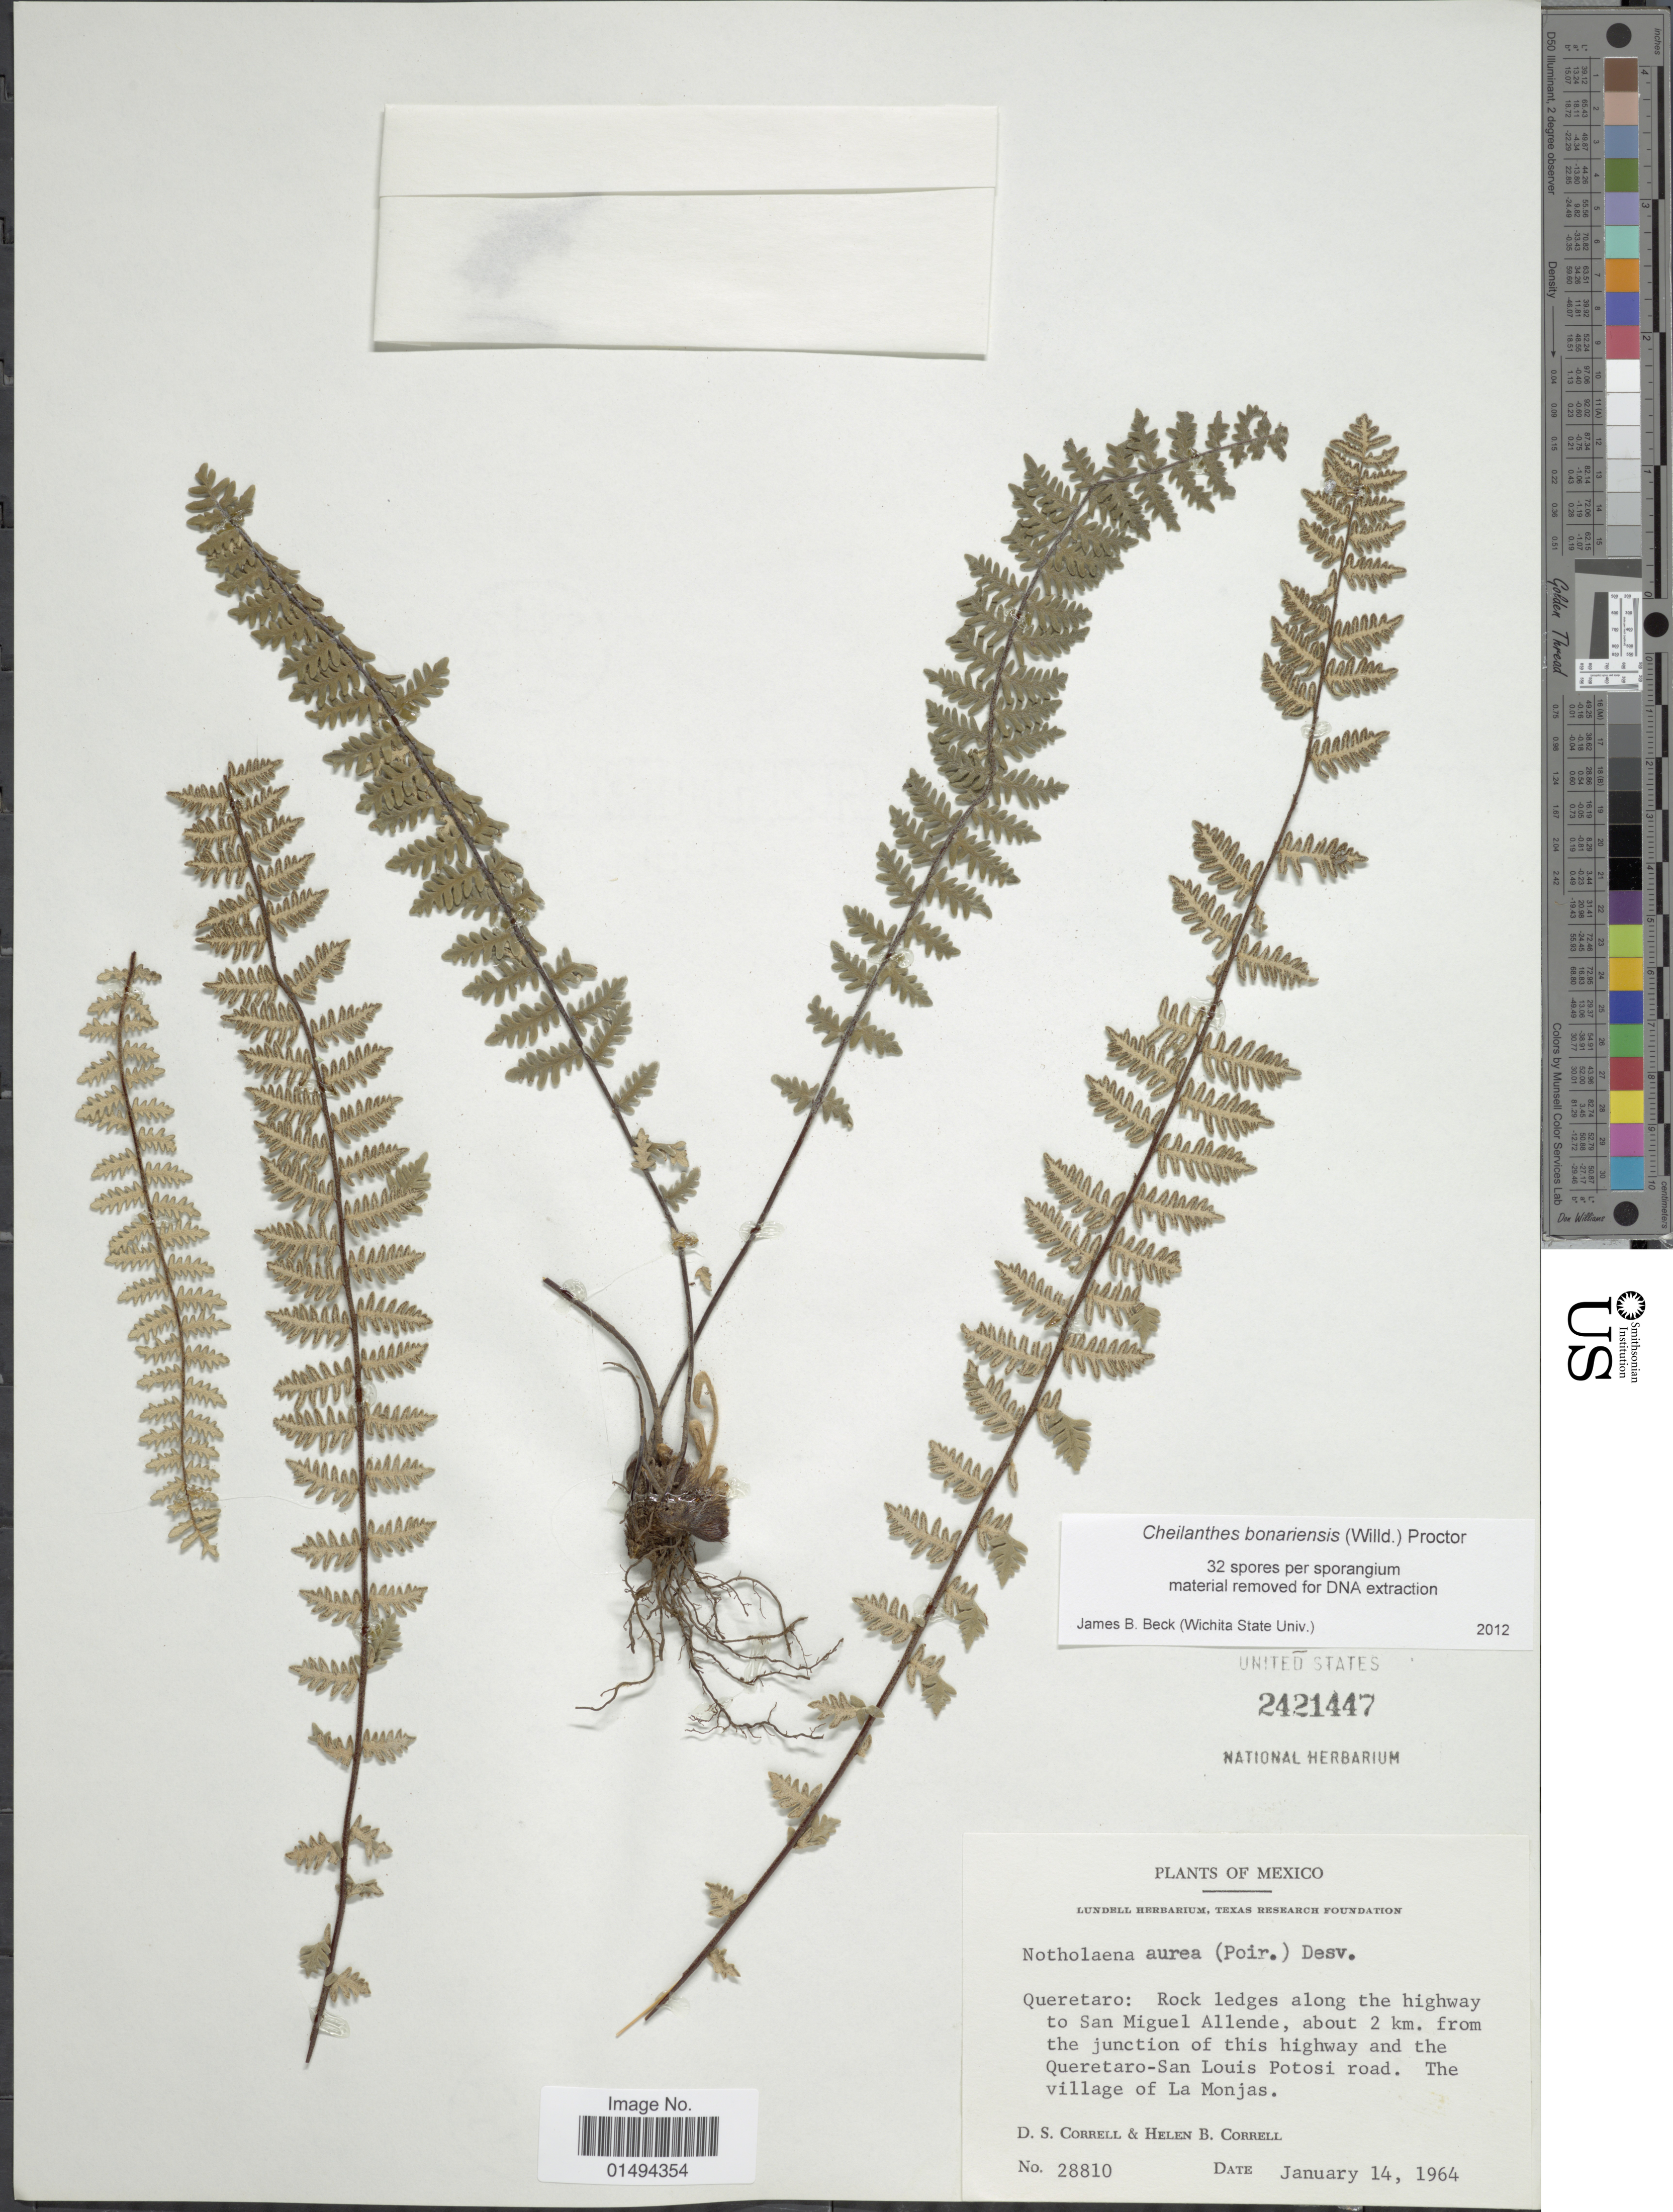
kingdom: Plantae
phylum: Tracheophyta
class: Polypodiopsida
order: Polypodiales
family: Pteridaceae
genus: Myriopteris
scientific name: Myriopteris aurea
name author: (Poir.) Grusz & Windham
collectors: D. S. Correll & H. Correll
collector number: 28810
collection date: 1964-01-14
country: Mexico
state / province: Querétaro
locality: Rock ledges along the highway to San Miguel Allende, about 2 km. from the junction of this highway and the Queretaro-San Louis Potosi road. The village of La Monjas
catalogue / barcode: US 2421447